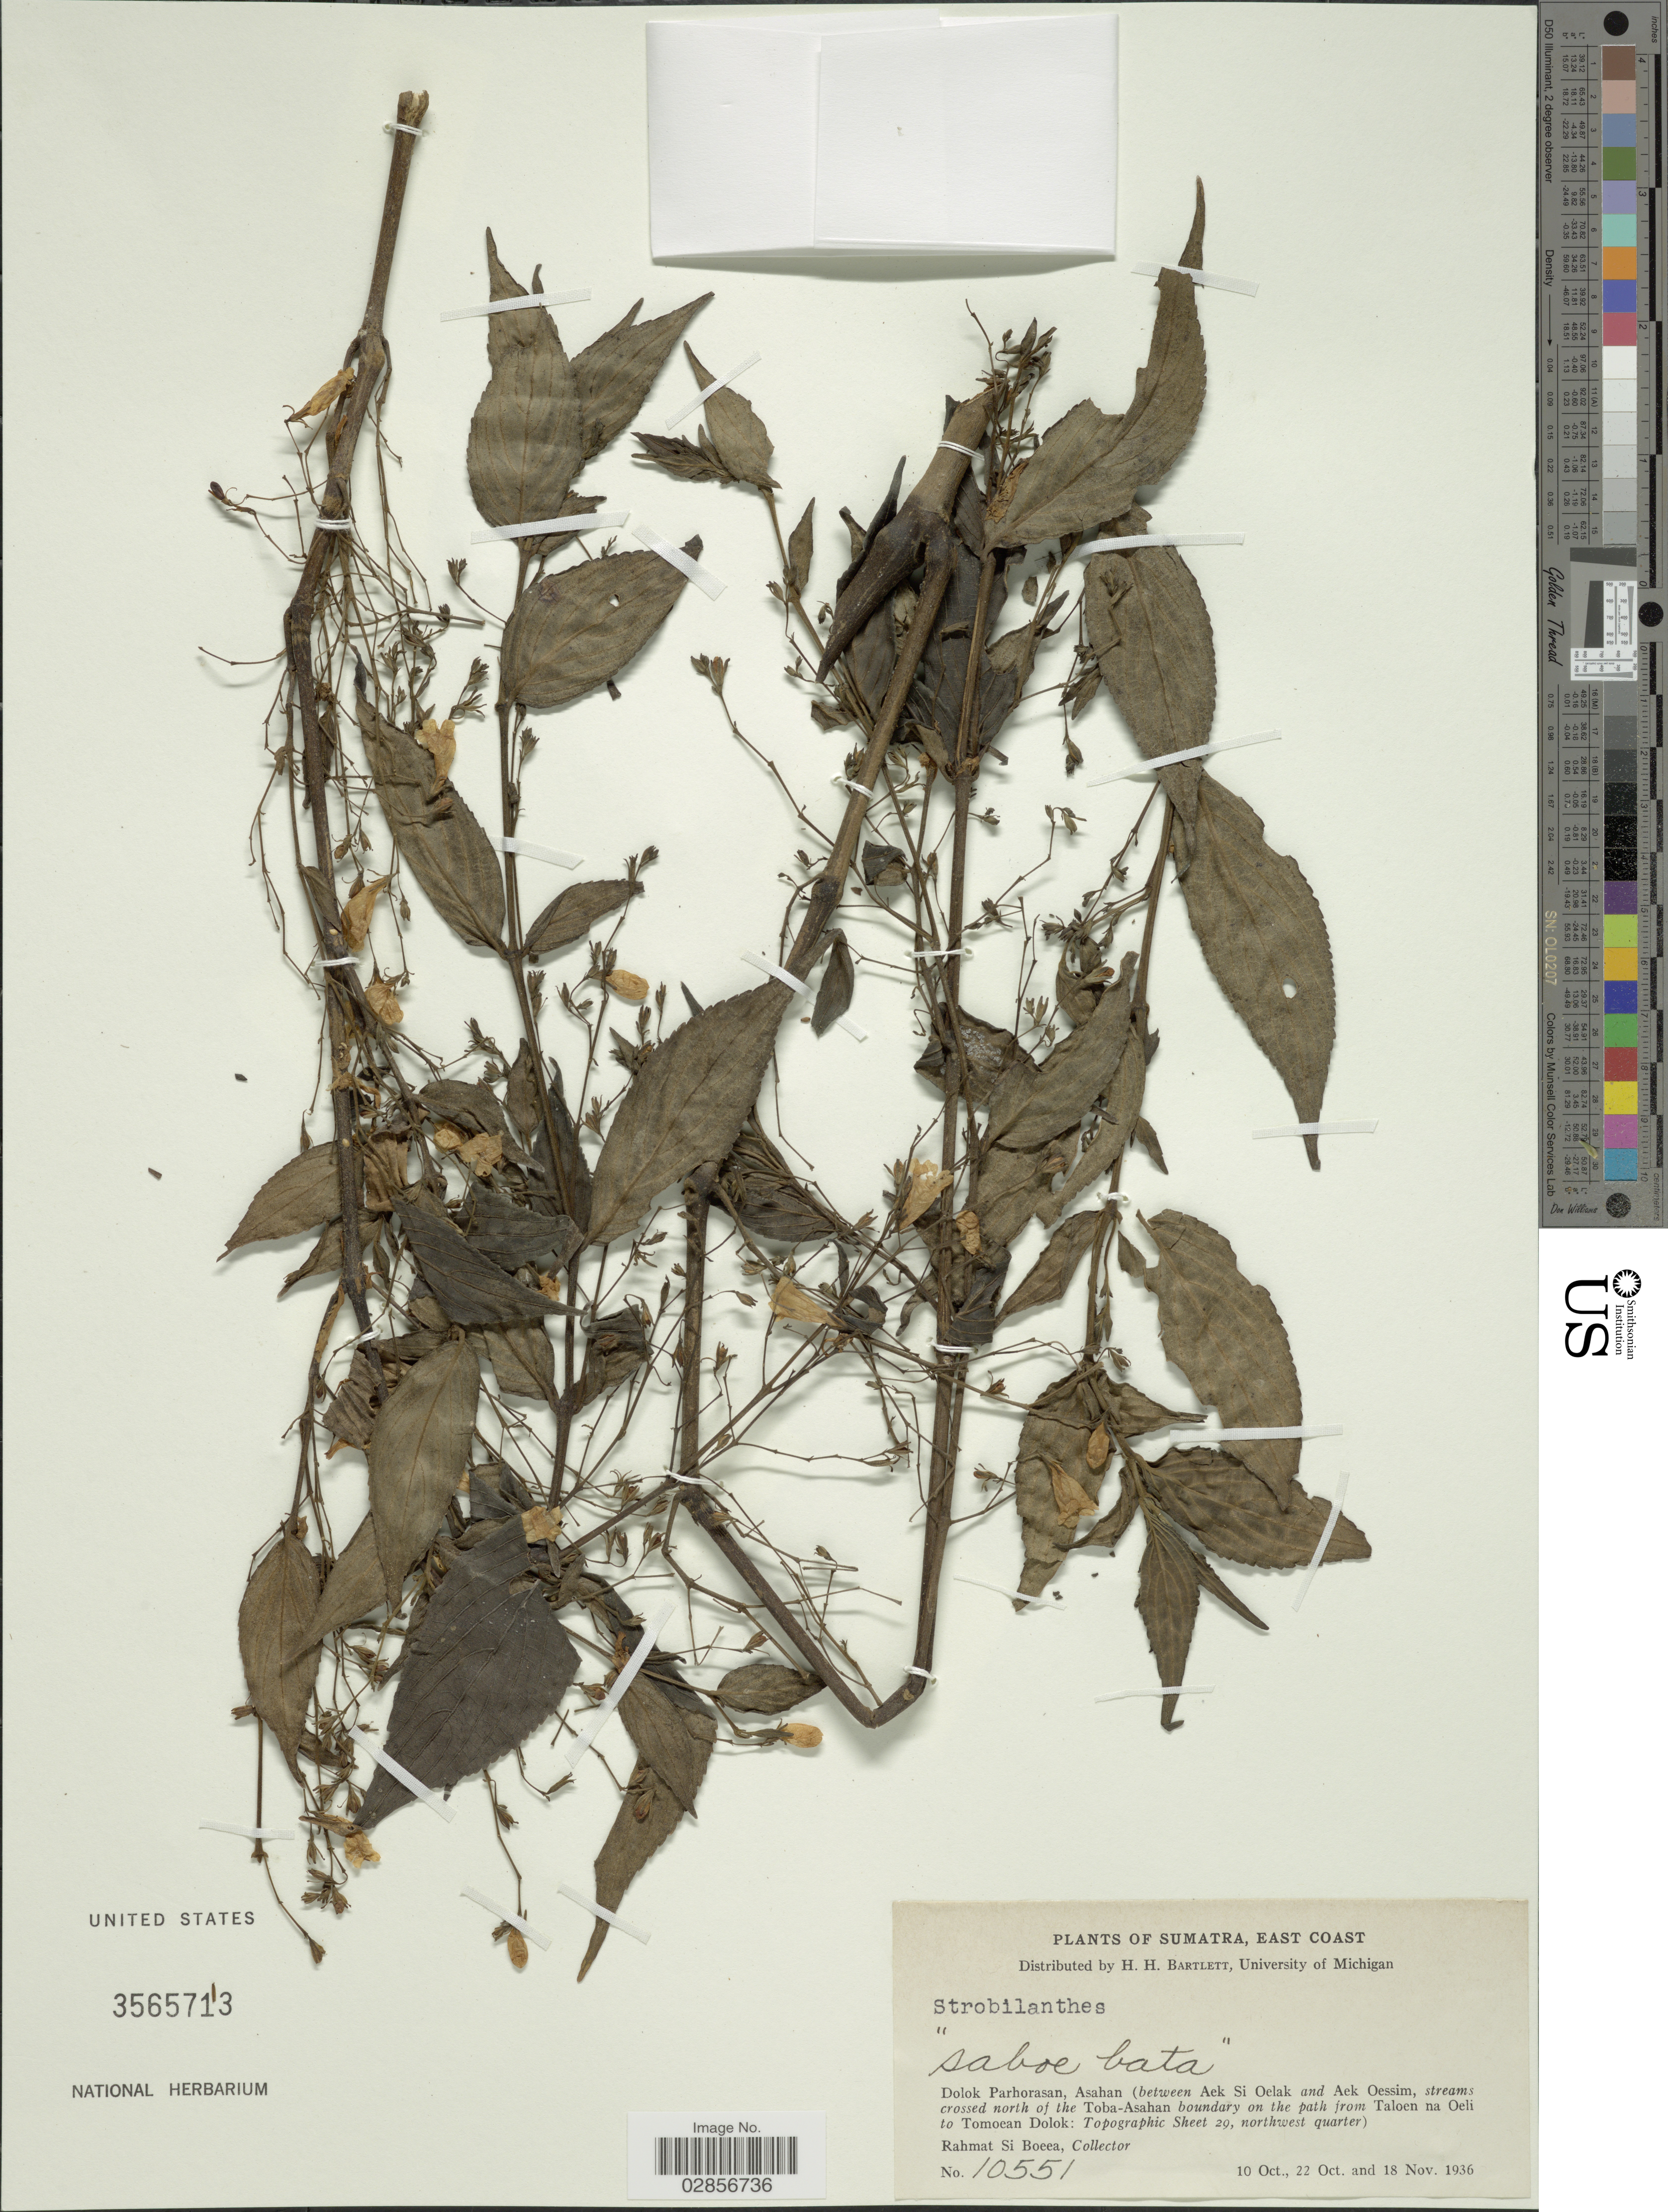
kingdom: Plantae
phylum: Tracheophyta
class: Magnoliopsida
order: Lamiales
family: Acanthaceae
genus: Strobilanthes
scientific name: Strobilanthes sp.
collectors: Rahmat Si Boeea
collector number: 10551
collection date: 1936-10-10/1936-11-18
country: Indonesia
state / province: Sumatra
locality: East Coast. Dolok Parhorasan, Asahan (between Aek Si Oelek and Aek Oessim, streams crossed north of the Toba-Asahan boundary on the path from Taloen na Oeli to Tomoean Dolok: Tomoean Dolok: Topographic Sheet 29, northwest quarter).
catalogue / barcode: US 3565713